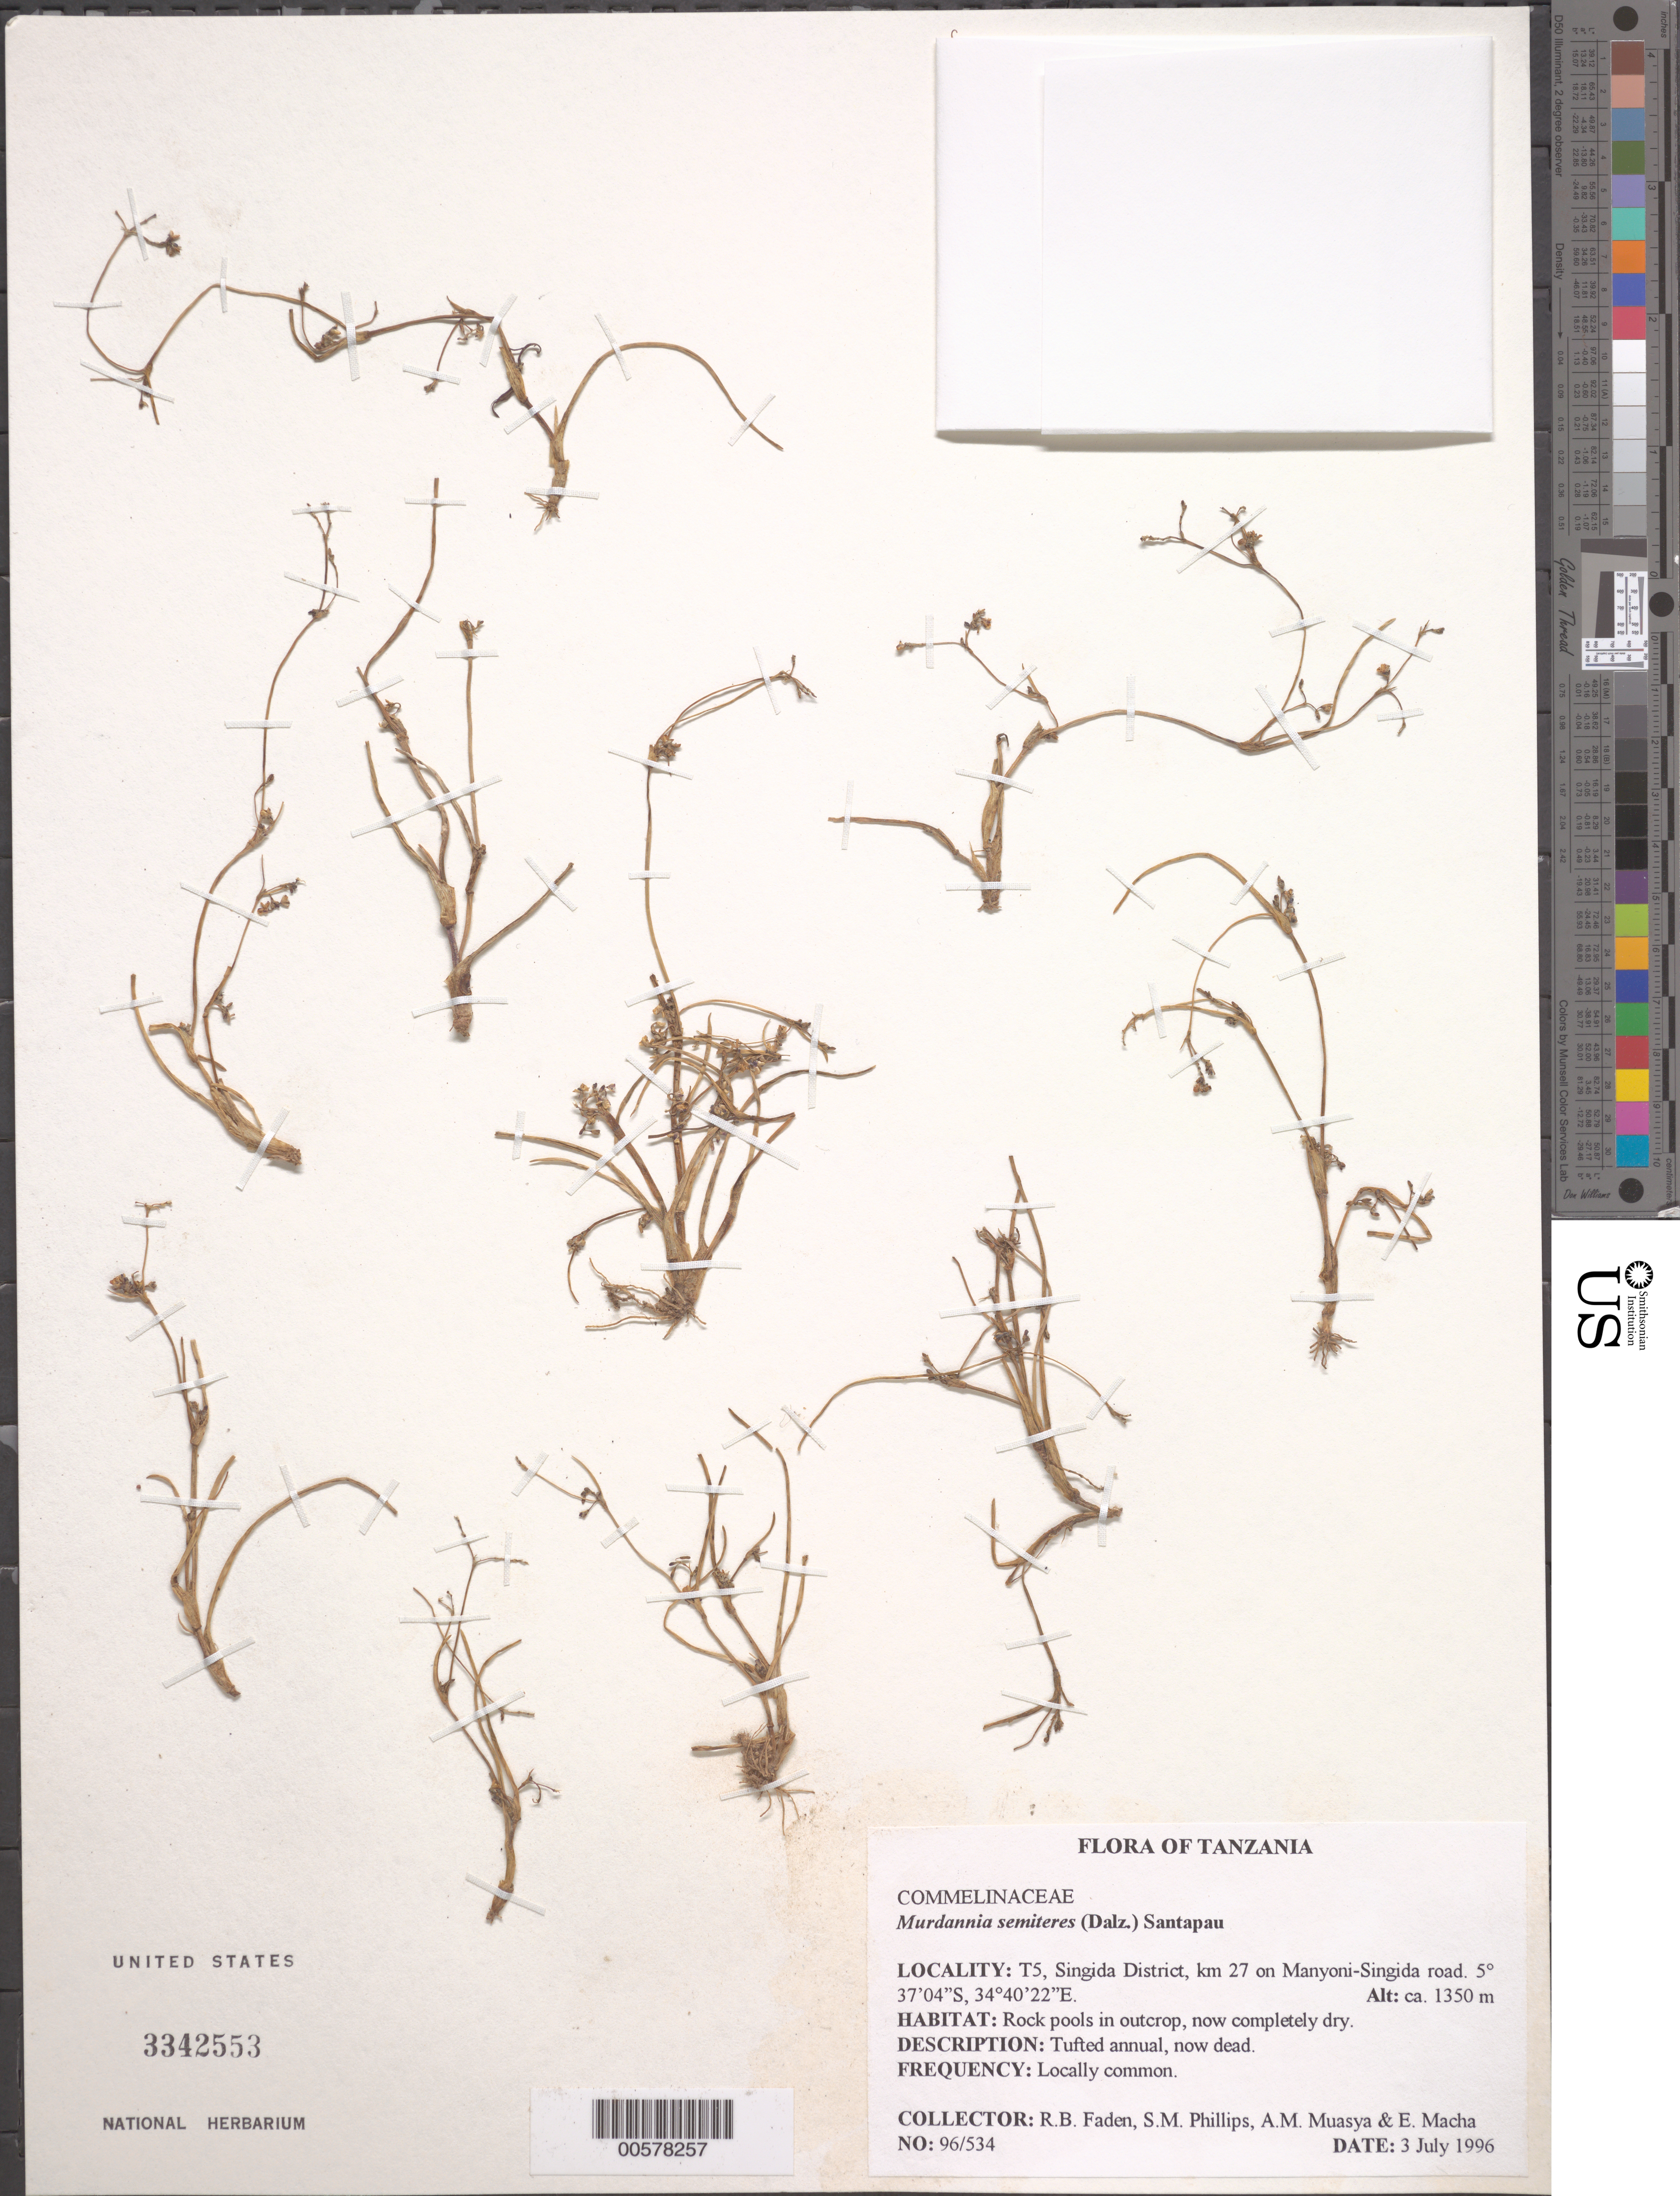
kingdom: Plantae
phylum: Tracheophyta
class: Liliopsida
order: Commelinales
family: Commelinaceae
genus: Murdannia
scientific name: Murdannia semiteres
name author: (Dalzell) Santapau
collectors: R. B. Faden, S. M. Phillips, A. Muasya & E. Macha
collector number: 96/534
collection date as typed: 03 Jul 1996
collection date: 1996-07-03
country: Tanzania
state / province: Singida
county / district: Manyoni Dist.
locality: Manyoni-singida road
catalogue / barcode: US 3342553